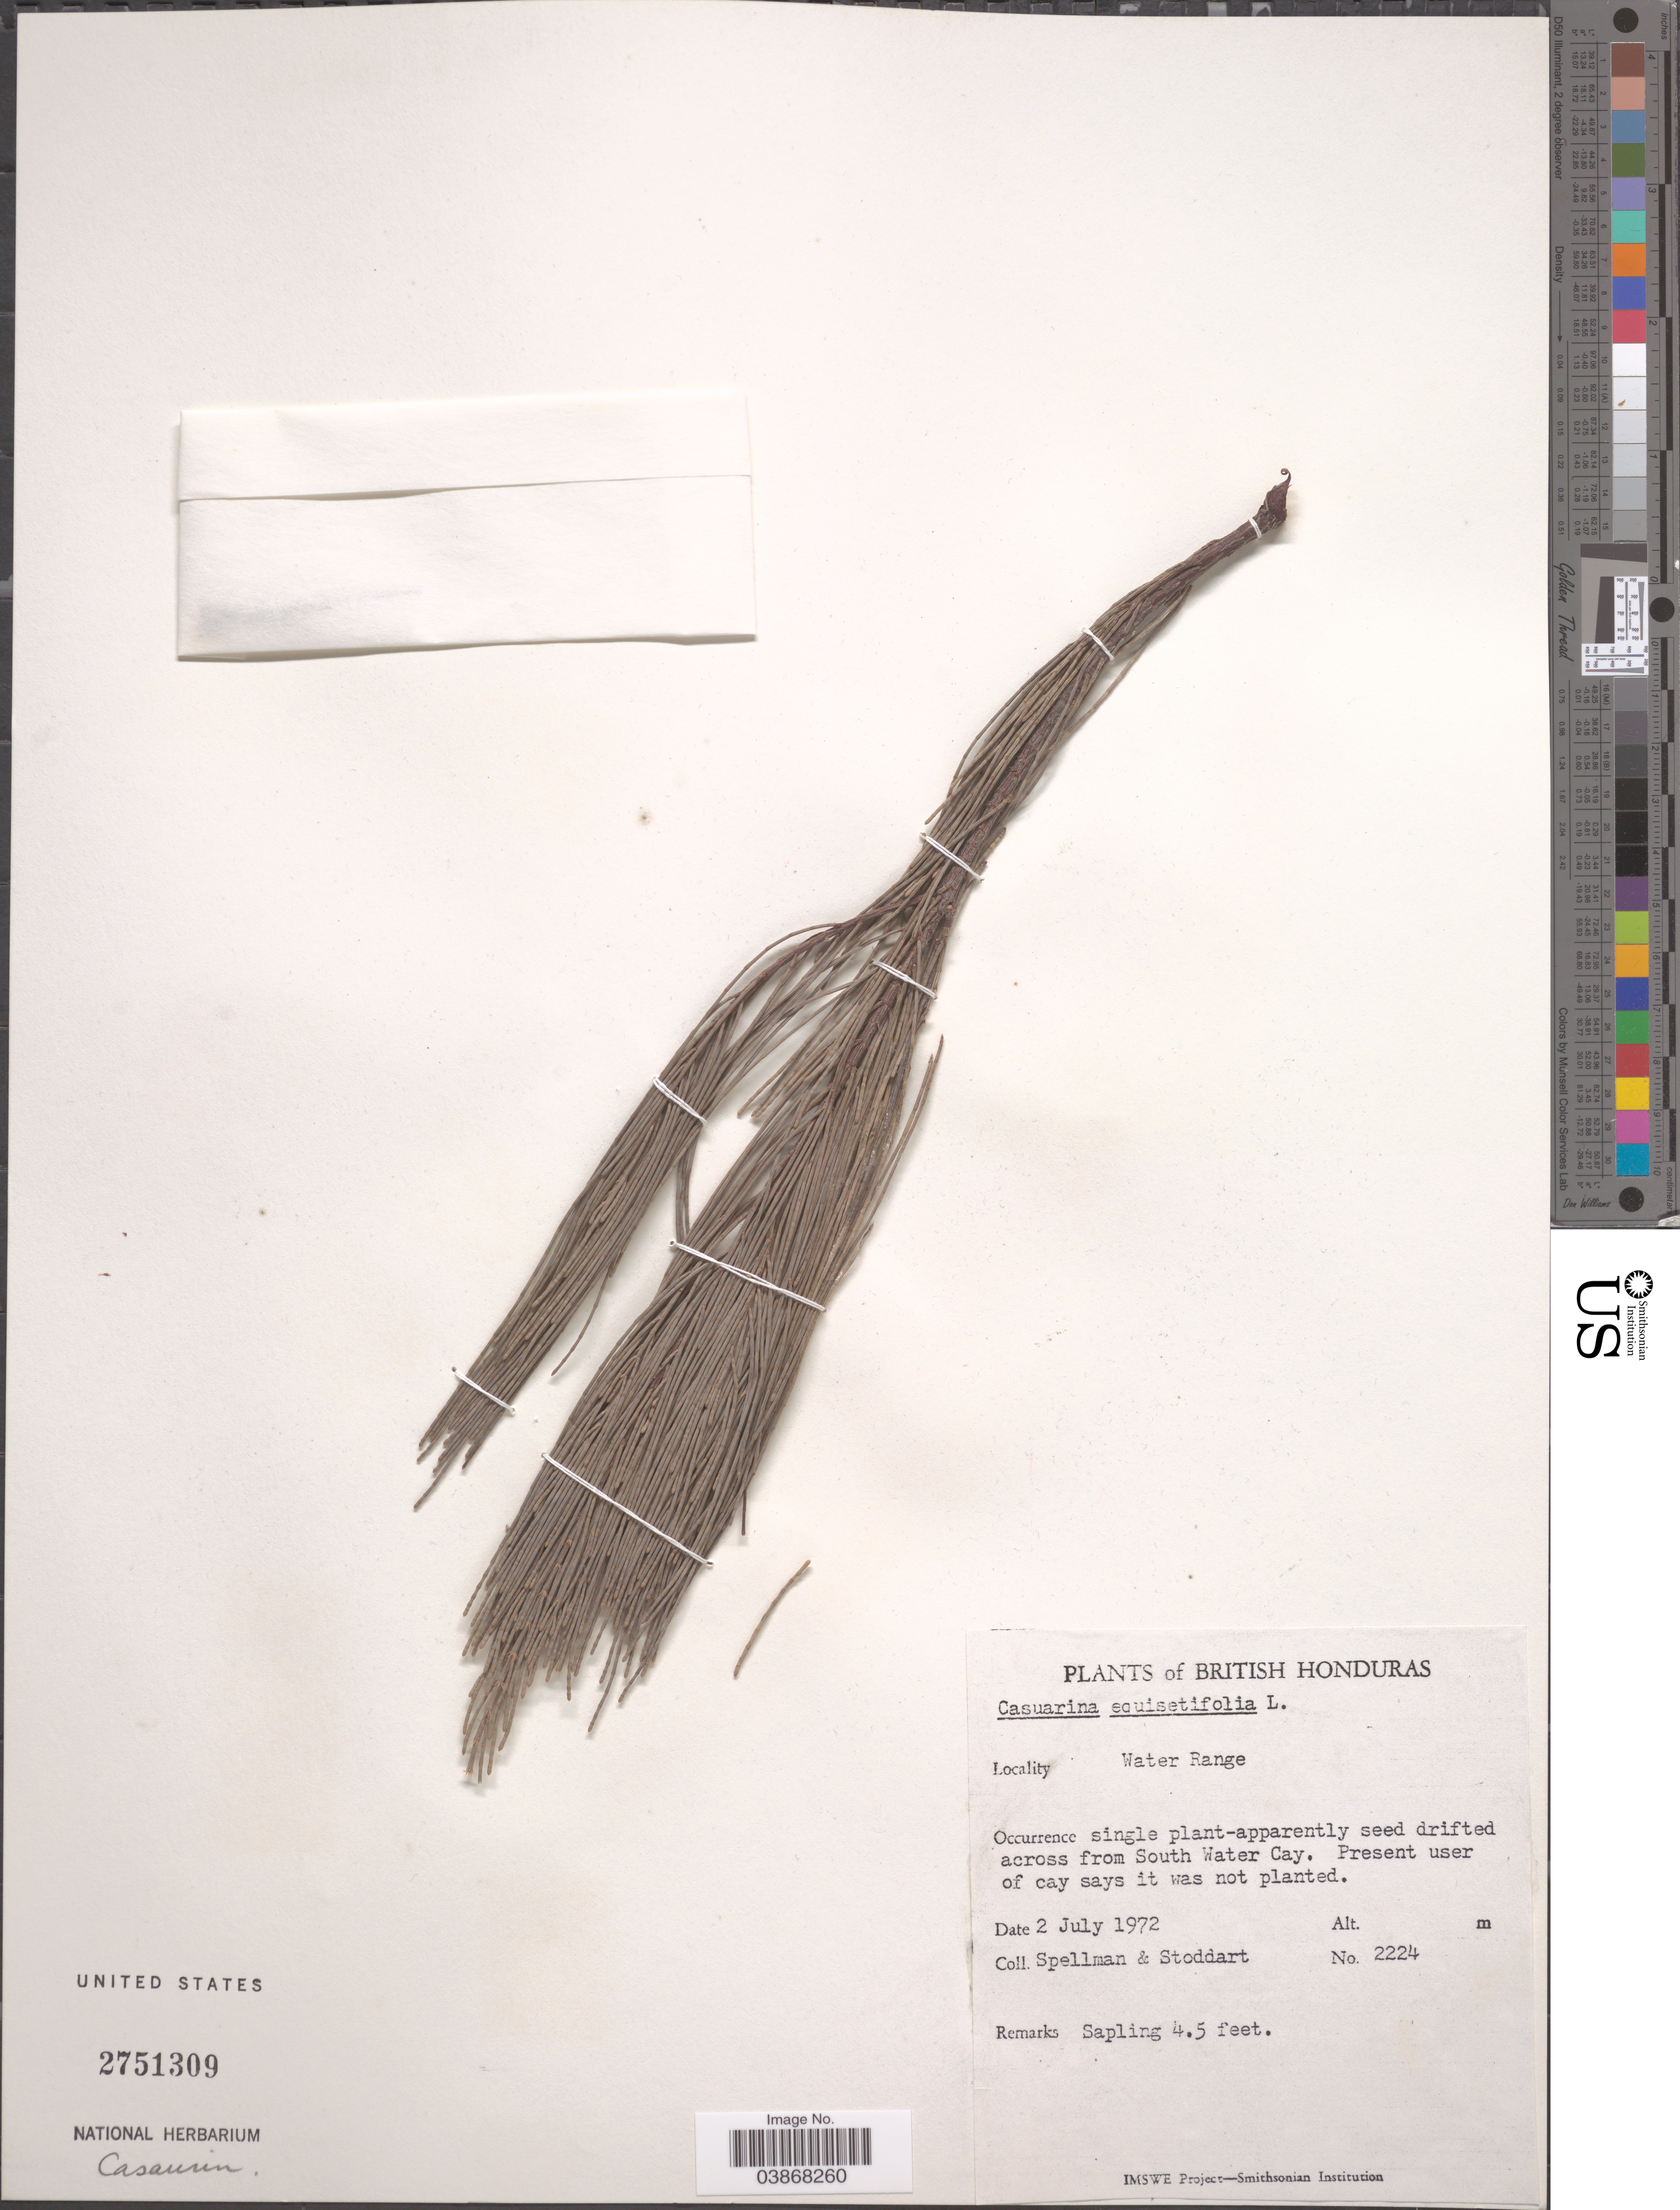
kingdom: Plantae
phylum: Tracheophyta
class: Magnoliopsida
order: Fagales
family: Casuarinaceae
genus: Casuarina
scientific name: Casuarina equisetifolia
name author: L.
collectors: Spellman, -- & -. Stoddart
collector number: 2224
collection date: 1972-07-02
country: Belize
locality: British Honduras. Water Range. Across from South Water Cay.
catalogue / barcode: US 2751309